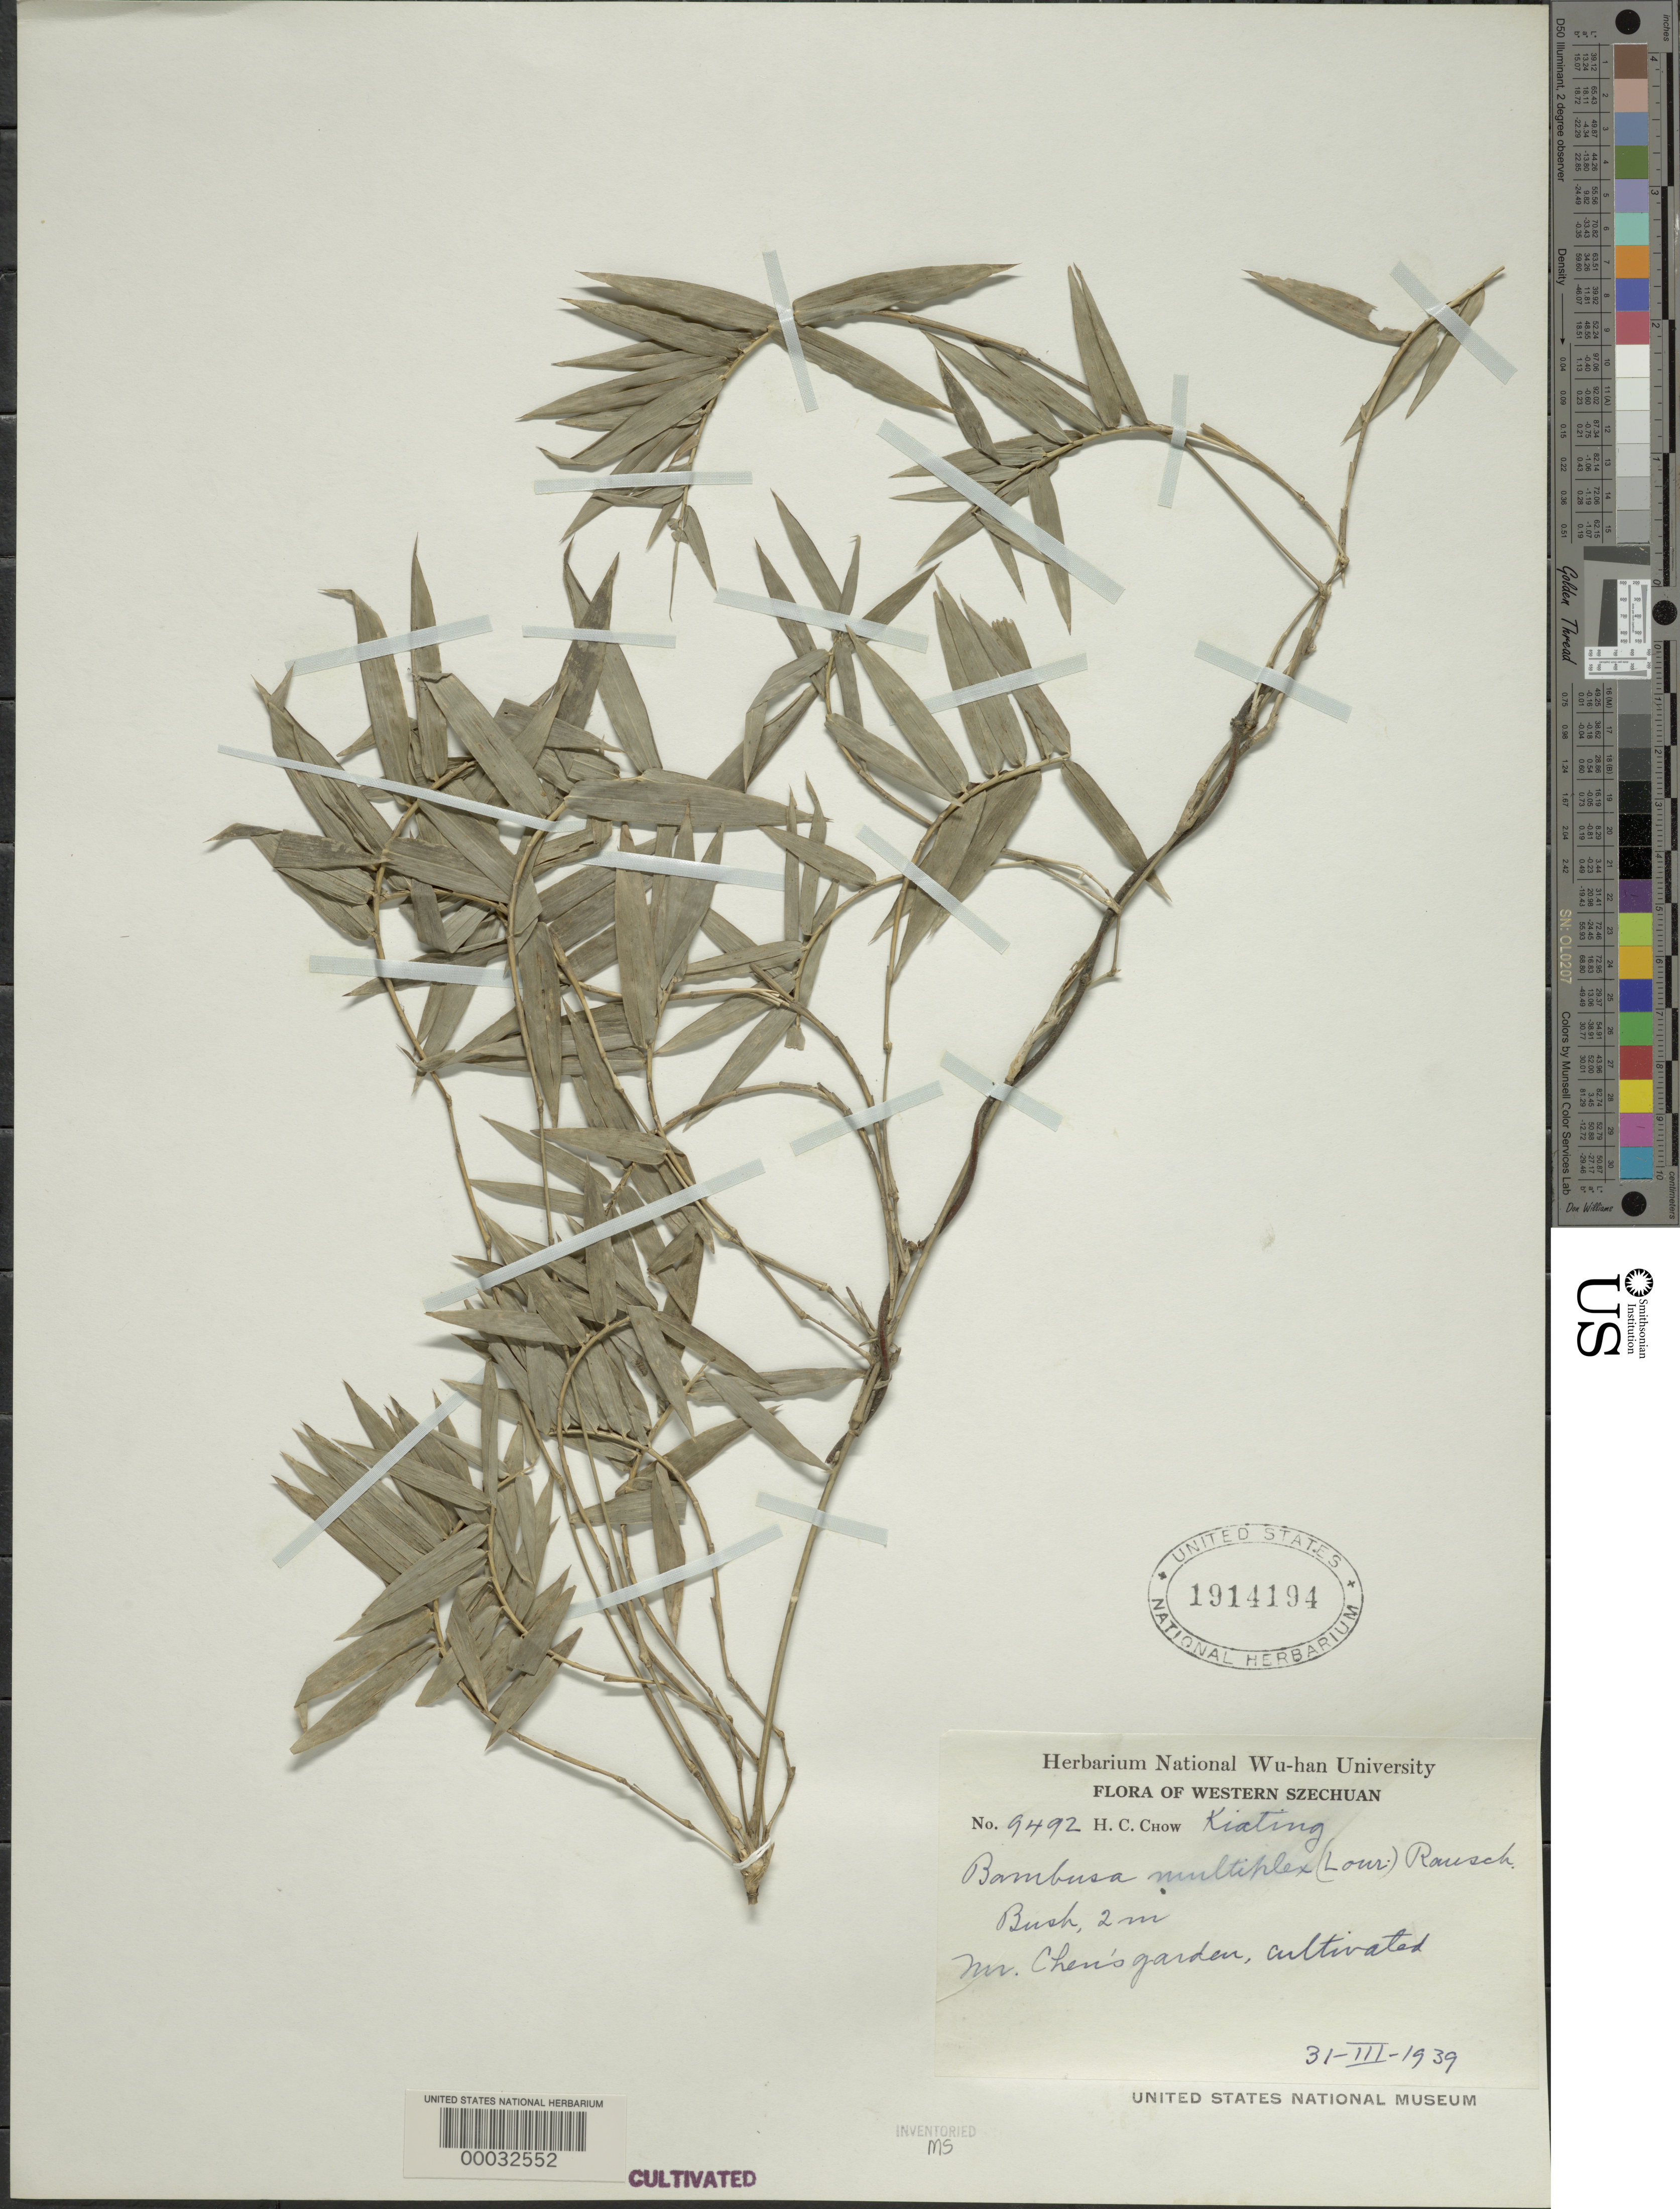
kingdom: Plantae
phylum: Tracheophyta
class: Liliopsida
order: Poales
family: Poaceae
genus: Bambusa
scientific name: Bambusa multiplex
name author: (Lour.) Raeusch. ex Schult. & Schult. f.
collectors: H. Chow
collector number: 9492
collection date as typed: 31 Mar 1931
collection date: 1931-03-31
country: China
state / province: Sichuan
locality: Chow's garden-kiating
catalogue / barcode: US 1914194